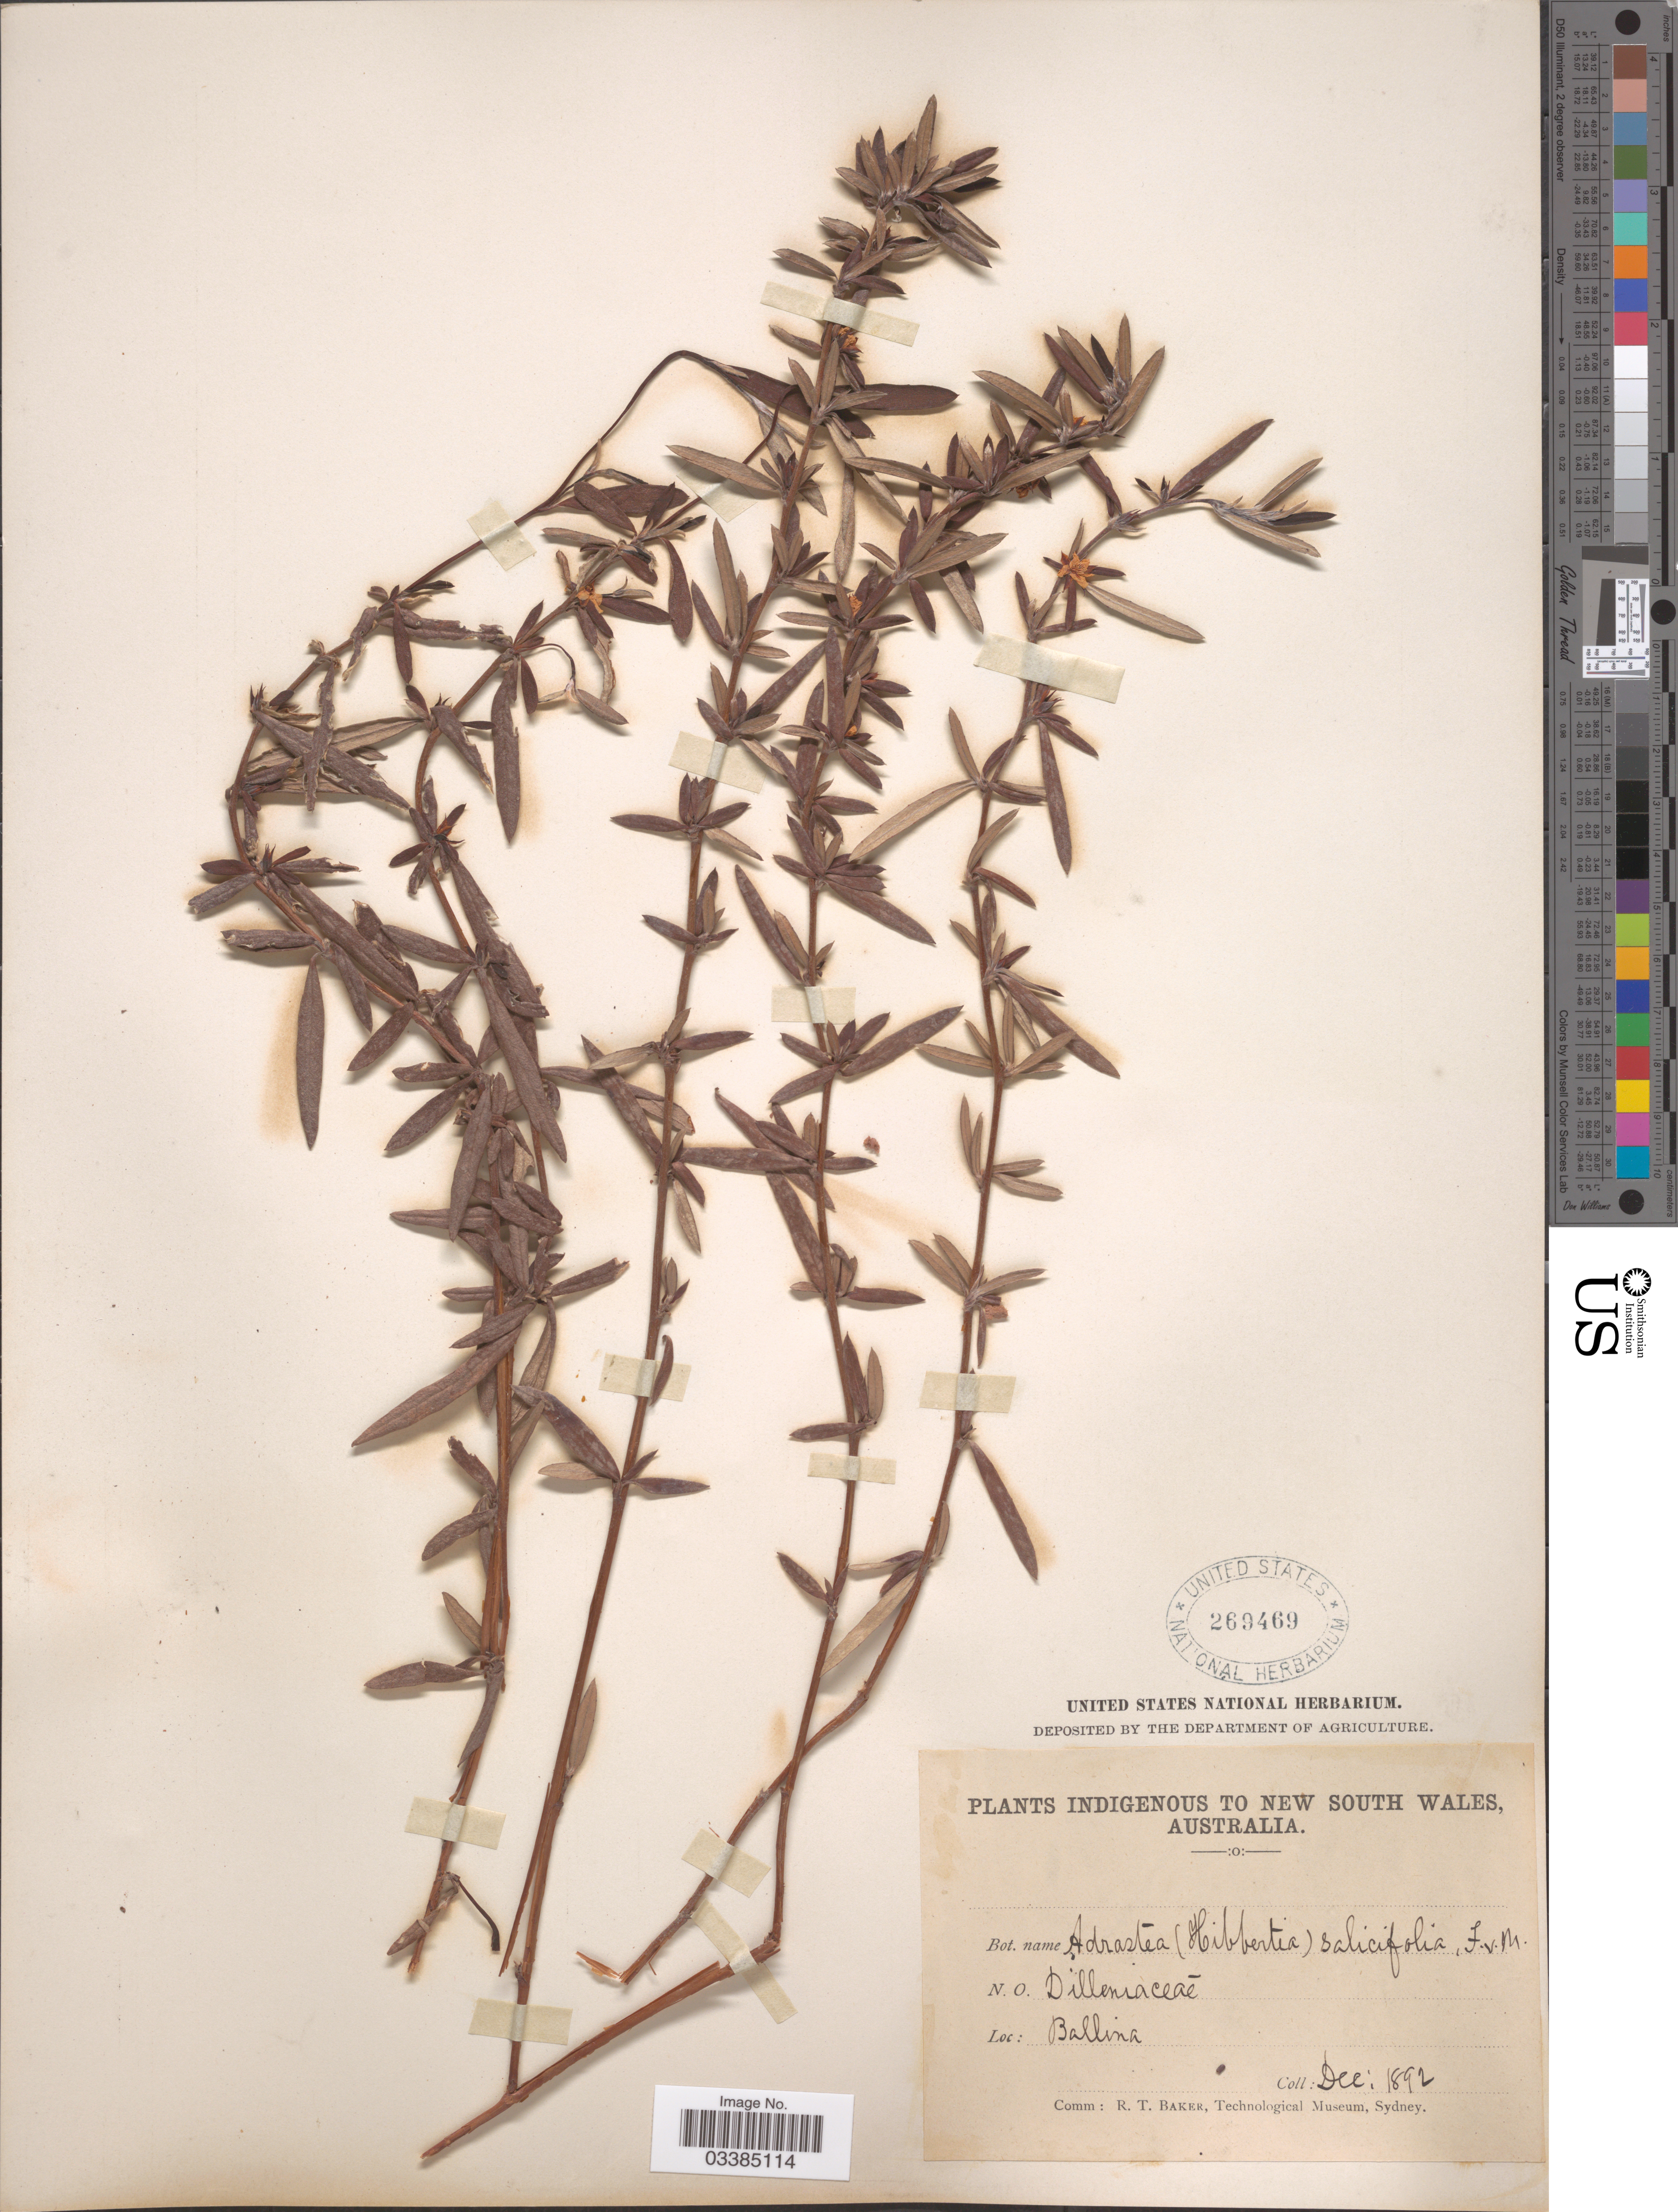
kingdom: Plantae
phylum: Tracheophyta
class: Magnoliopsida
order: Dilleniales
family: Dilleniaceae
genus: Hibbertia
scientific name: Hibbertia salicifolia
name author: Turcz.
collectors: ex herb. United States National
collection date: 1892-12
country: Australia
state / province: New South Wales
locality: Ballina.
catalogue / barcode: US 269469